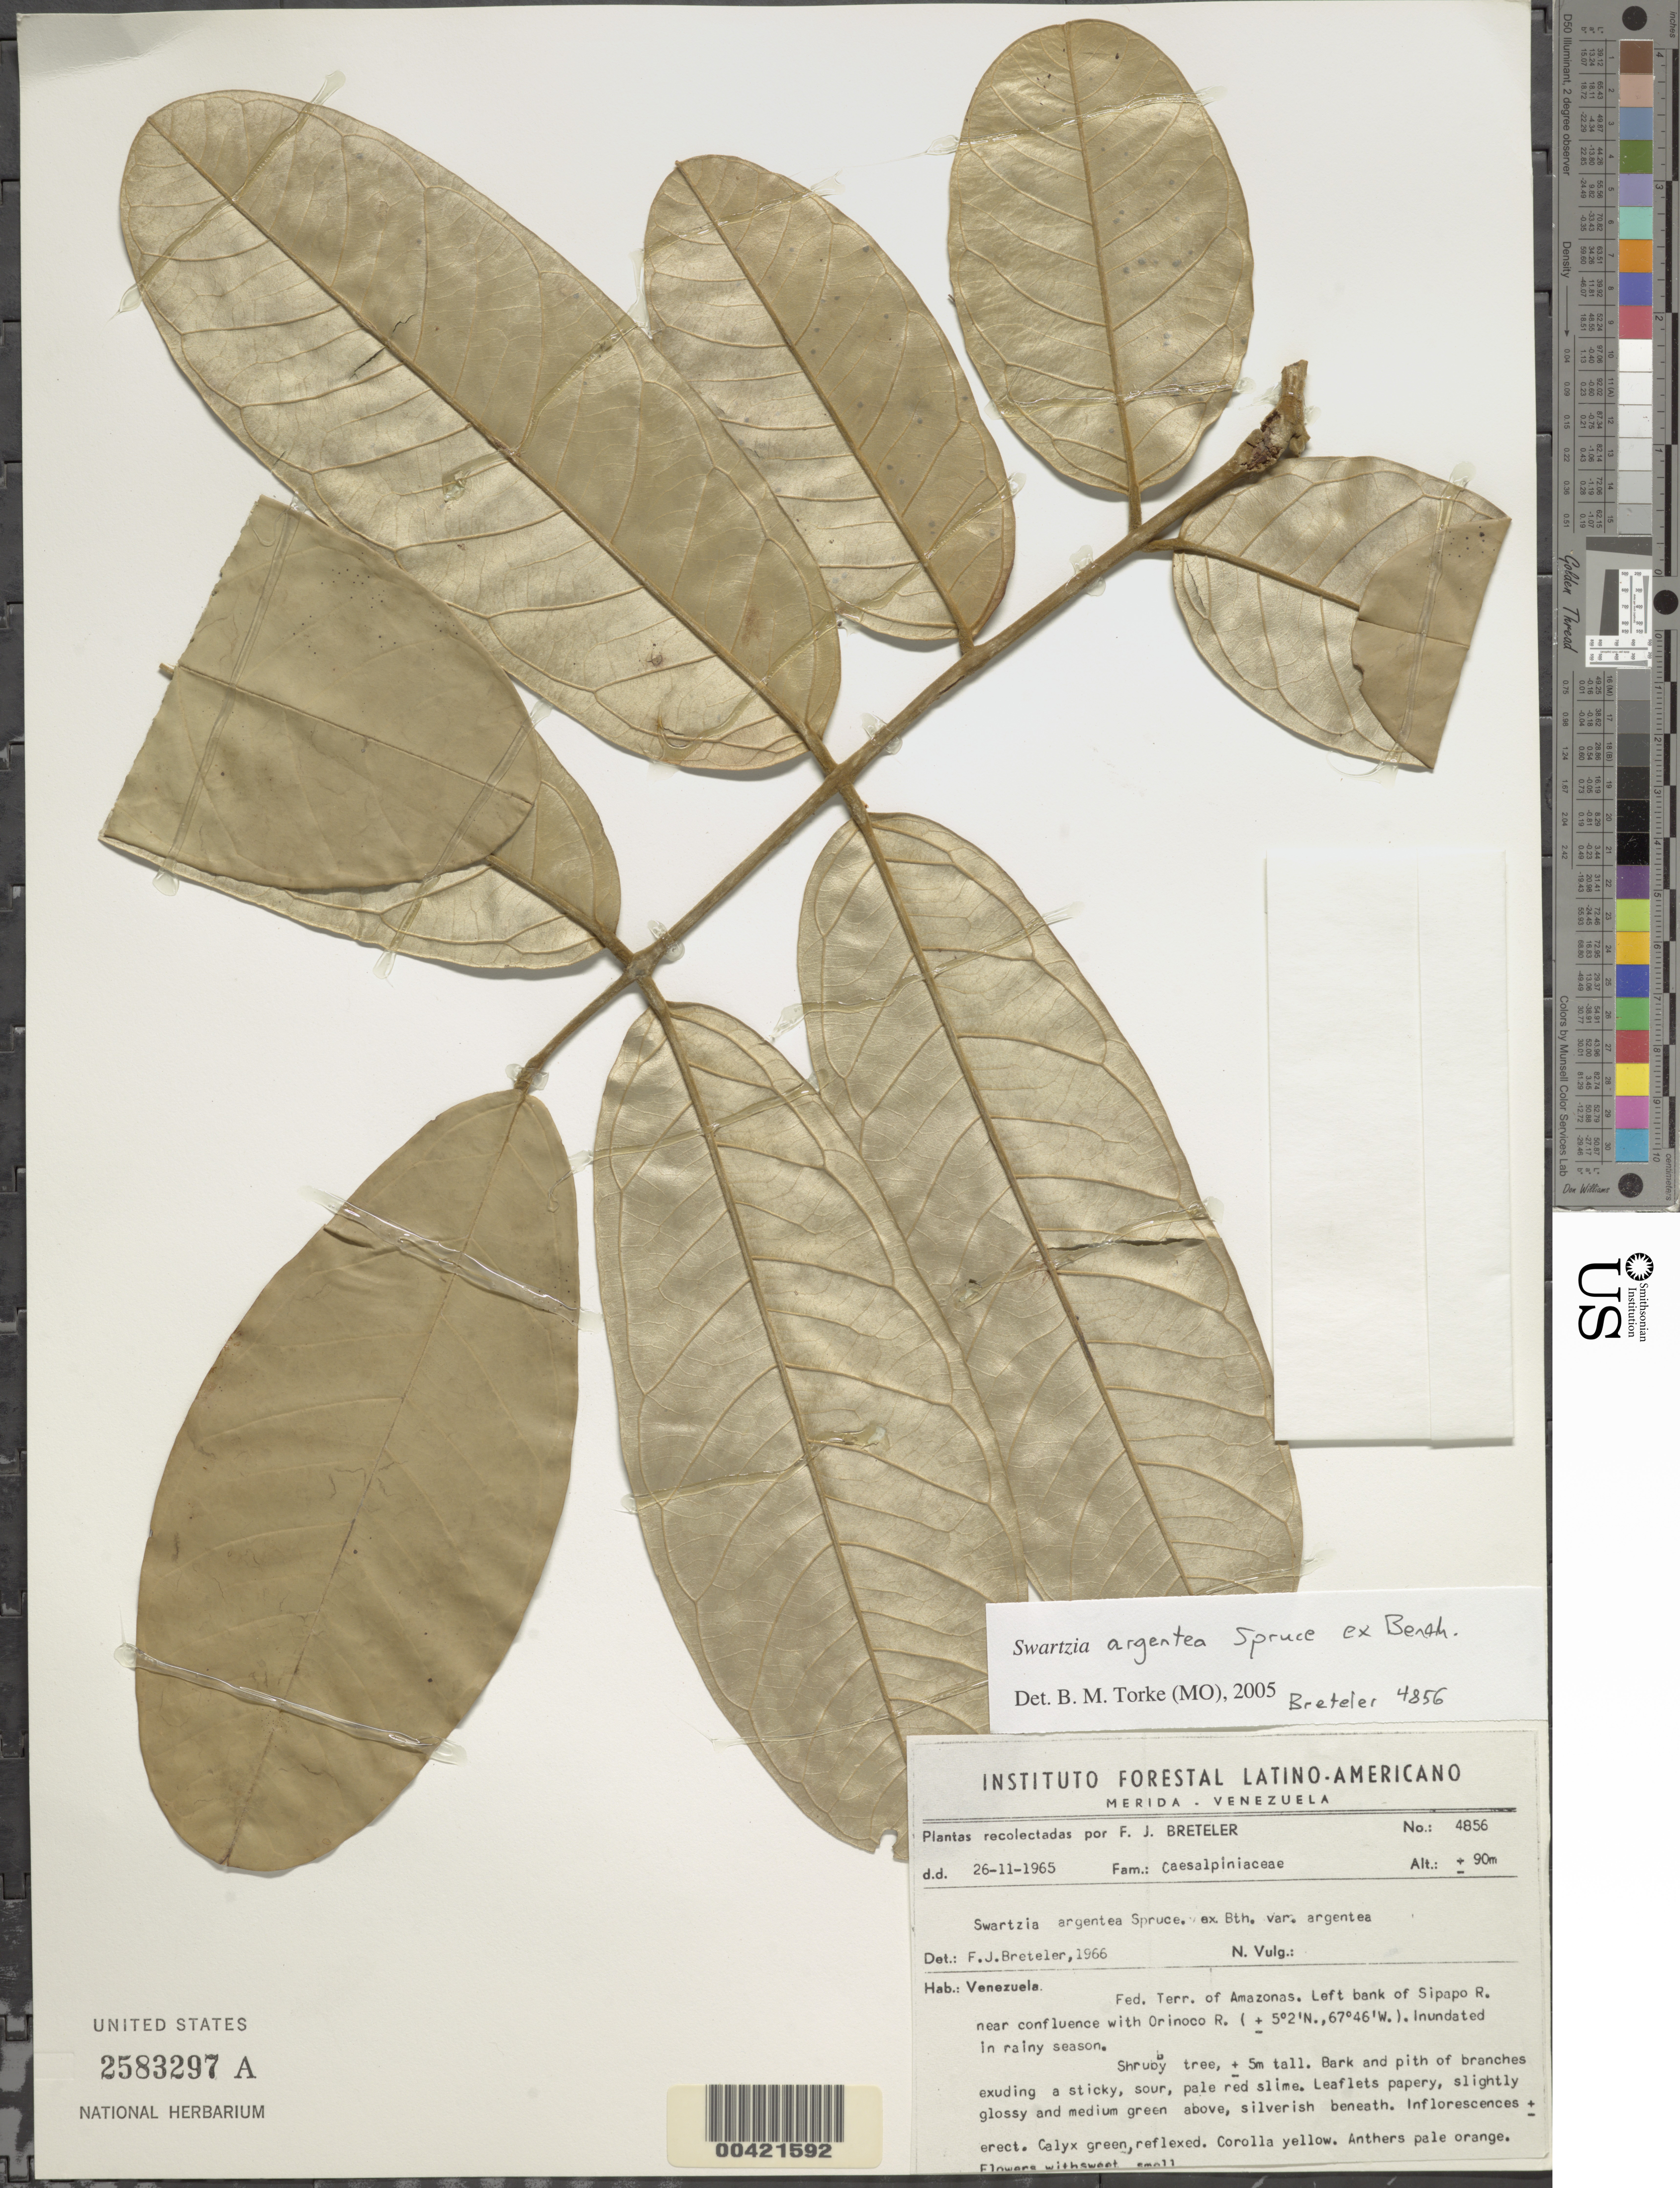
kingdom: Plantae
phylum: Tracheophyta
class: Magnoliopsida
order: Fabales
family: Fabaceae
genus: Swartzia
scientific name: Swartzia argentea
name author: Spruce ex Benth.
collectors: F. J. Breteler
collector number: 4856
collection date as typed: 26 Nov 1965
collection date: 1965-11-26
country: Venezuela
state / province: Amazonas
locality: Sipapo r., left bank; near confluence with rio orinoco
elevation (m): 90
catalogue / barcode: US 2583297A